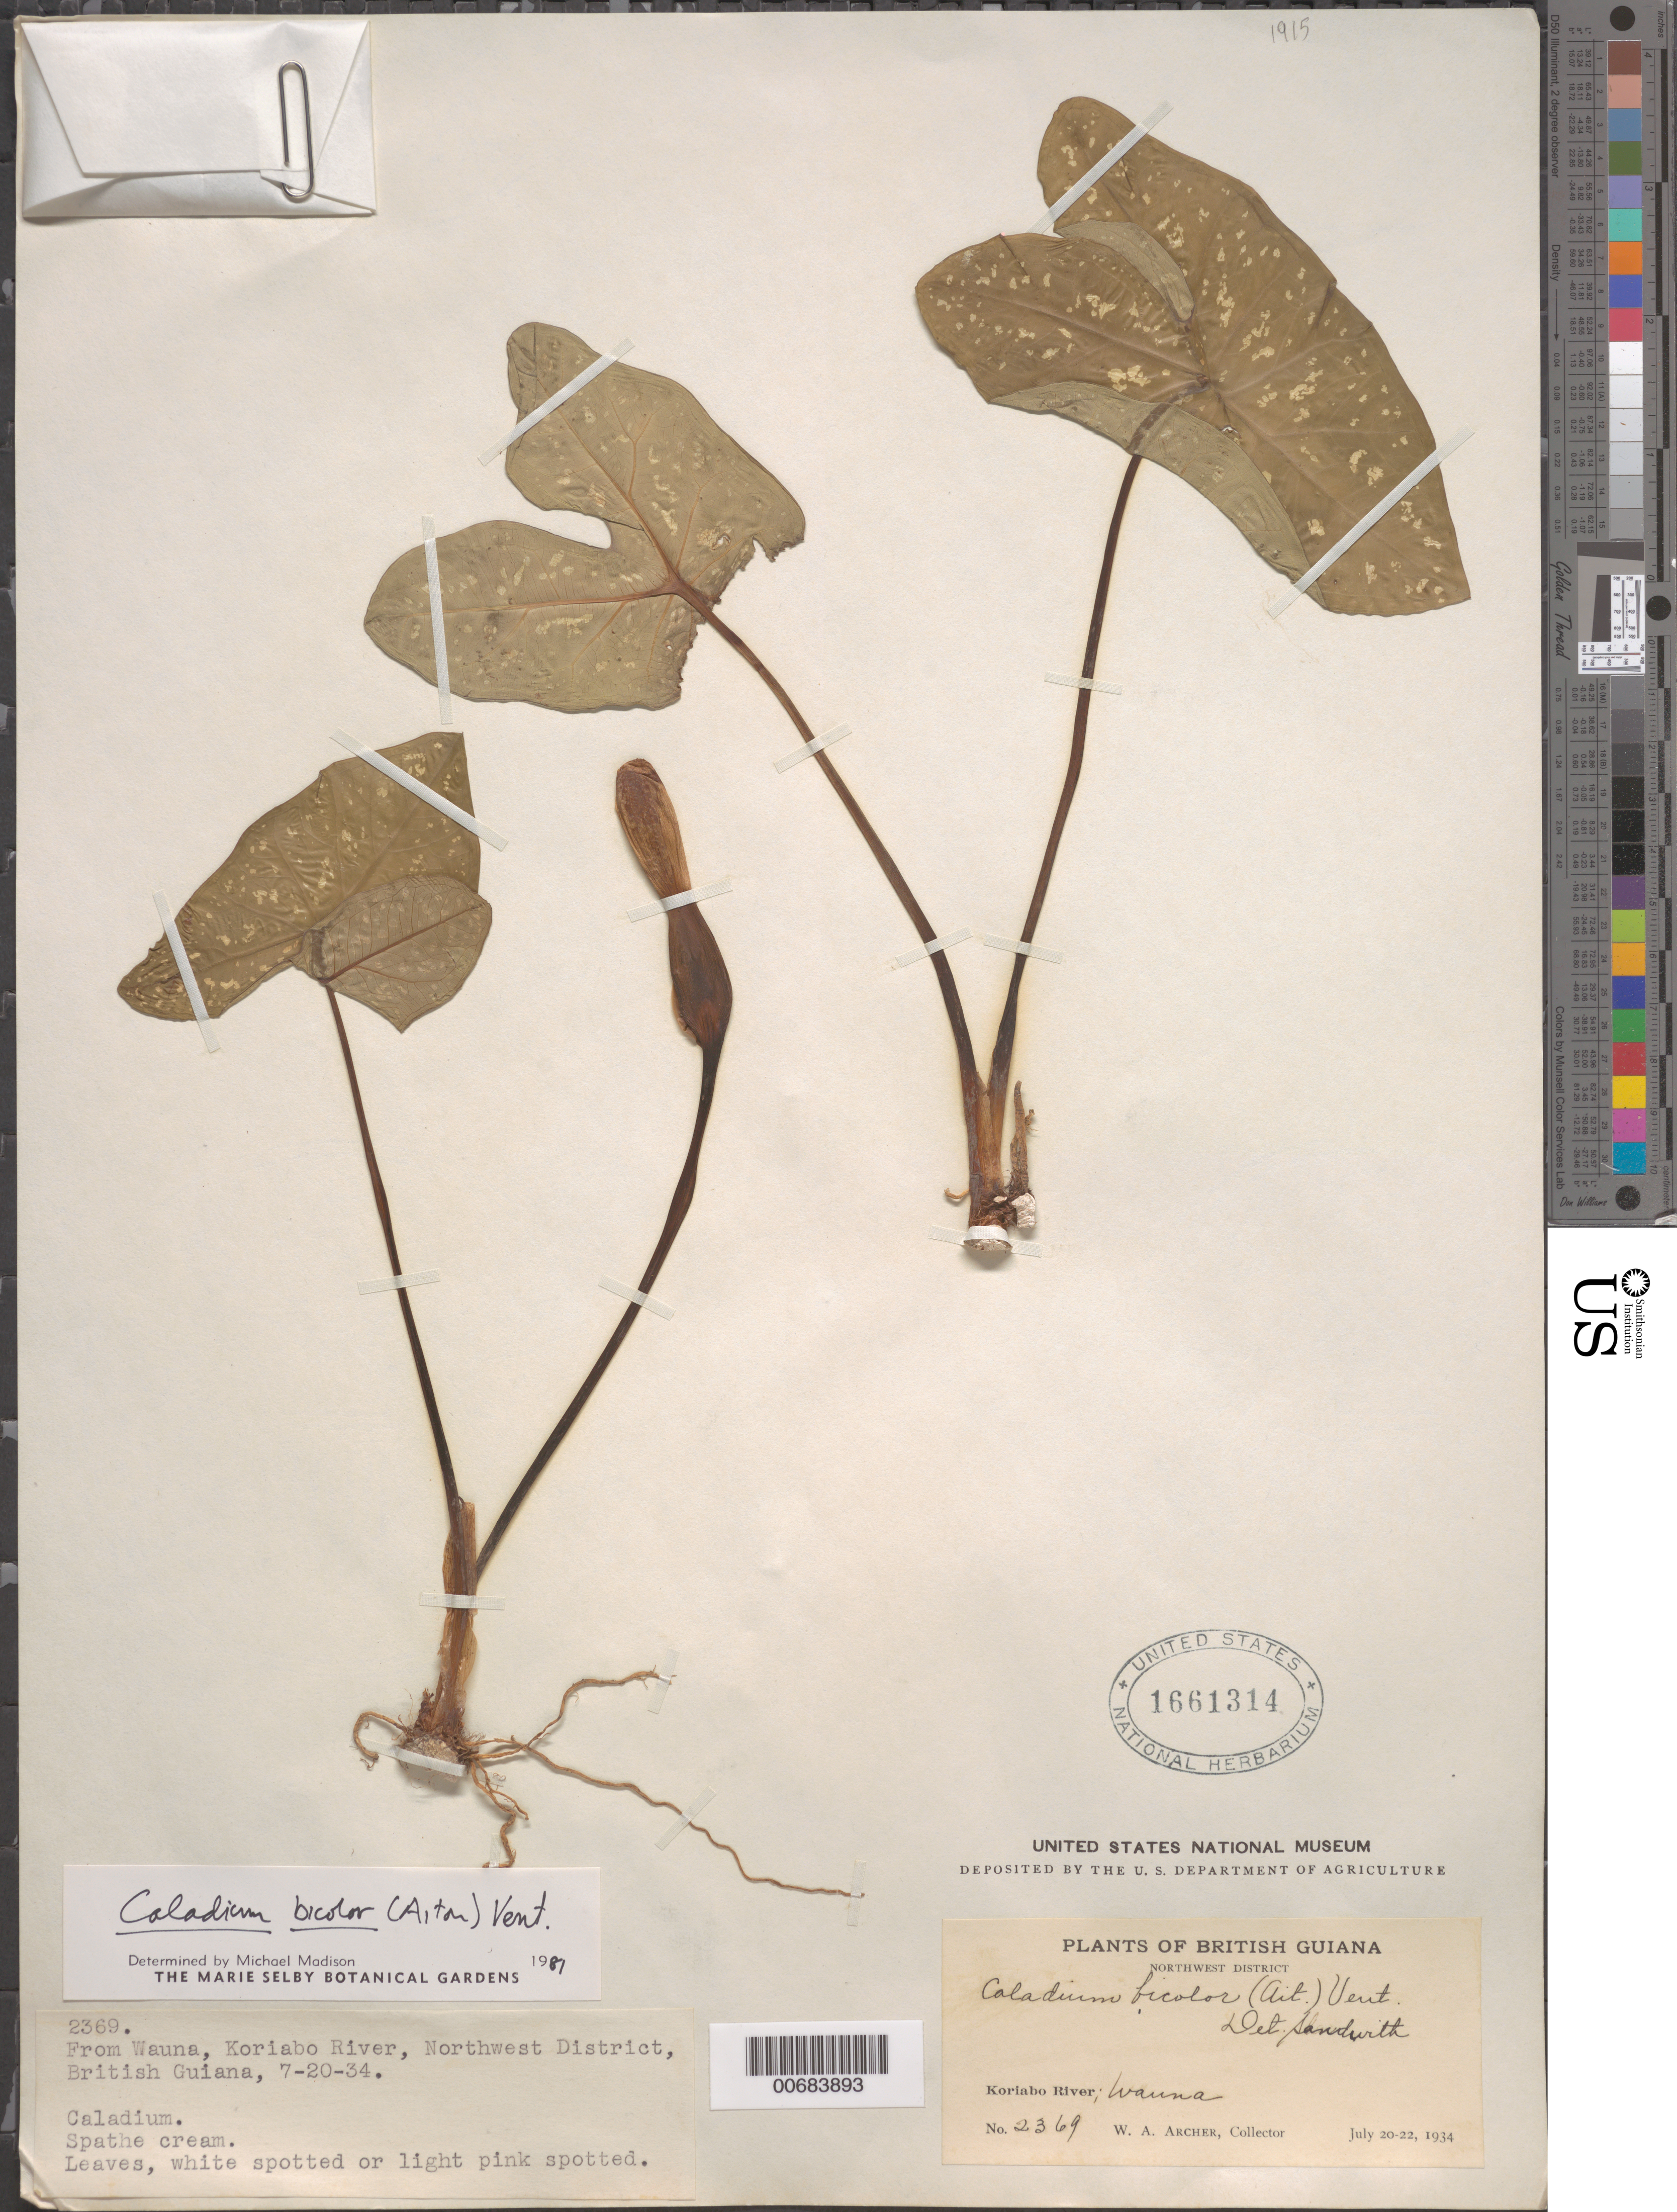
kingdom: Plantae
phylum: Tracheophyta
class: Liliopsida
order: Alismatales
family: Araceae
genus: Caladium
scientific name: Caladium bicolor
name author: (Aiton) Vent.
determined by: Madison, Michael T.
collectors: W. A. Archer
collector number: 2369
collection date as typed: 20-Jul-34 to 22-Jul-34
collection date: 1934-07-20/1934-07-22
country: Guyana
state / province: Barima-Waini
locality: Koriabo R., Wauna, NW Dist.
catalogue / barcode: US 1661314